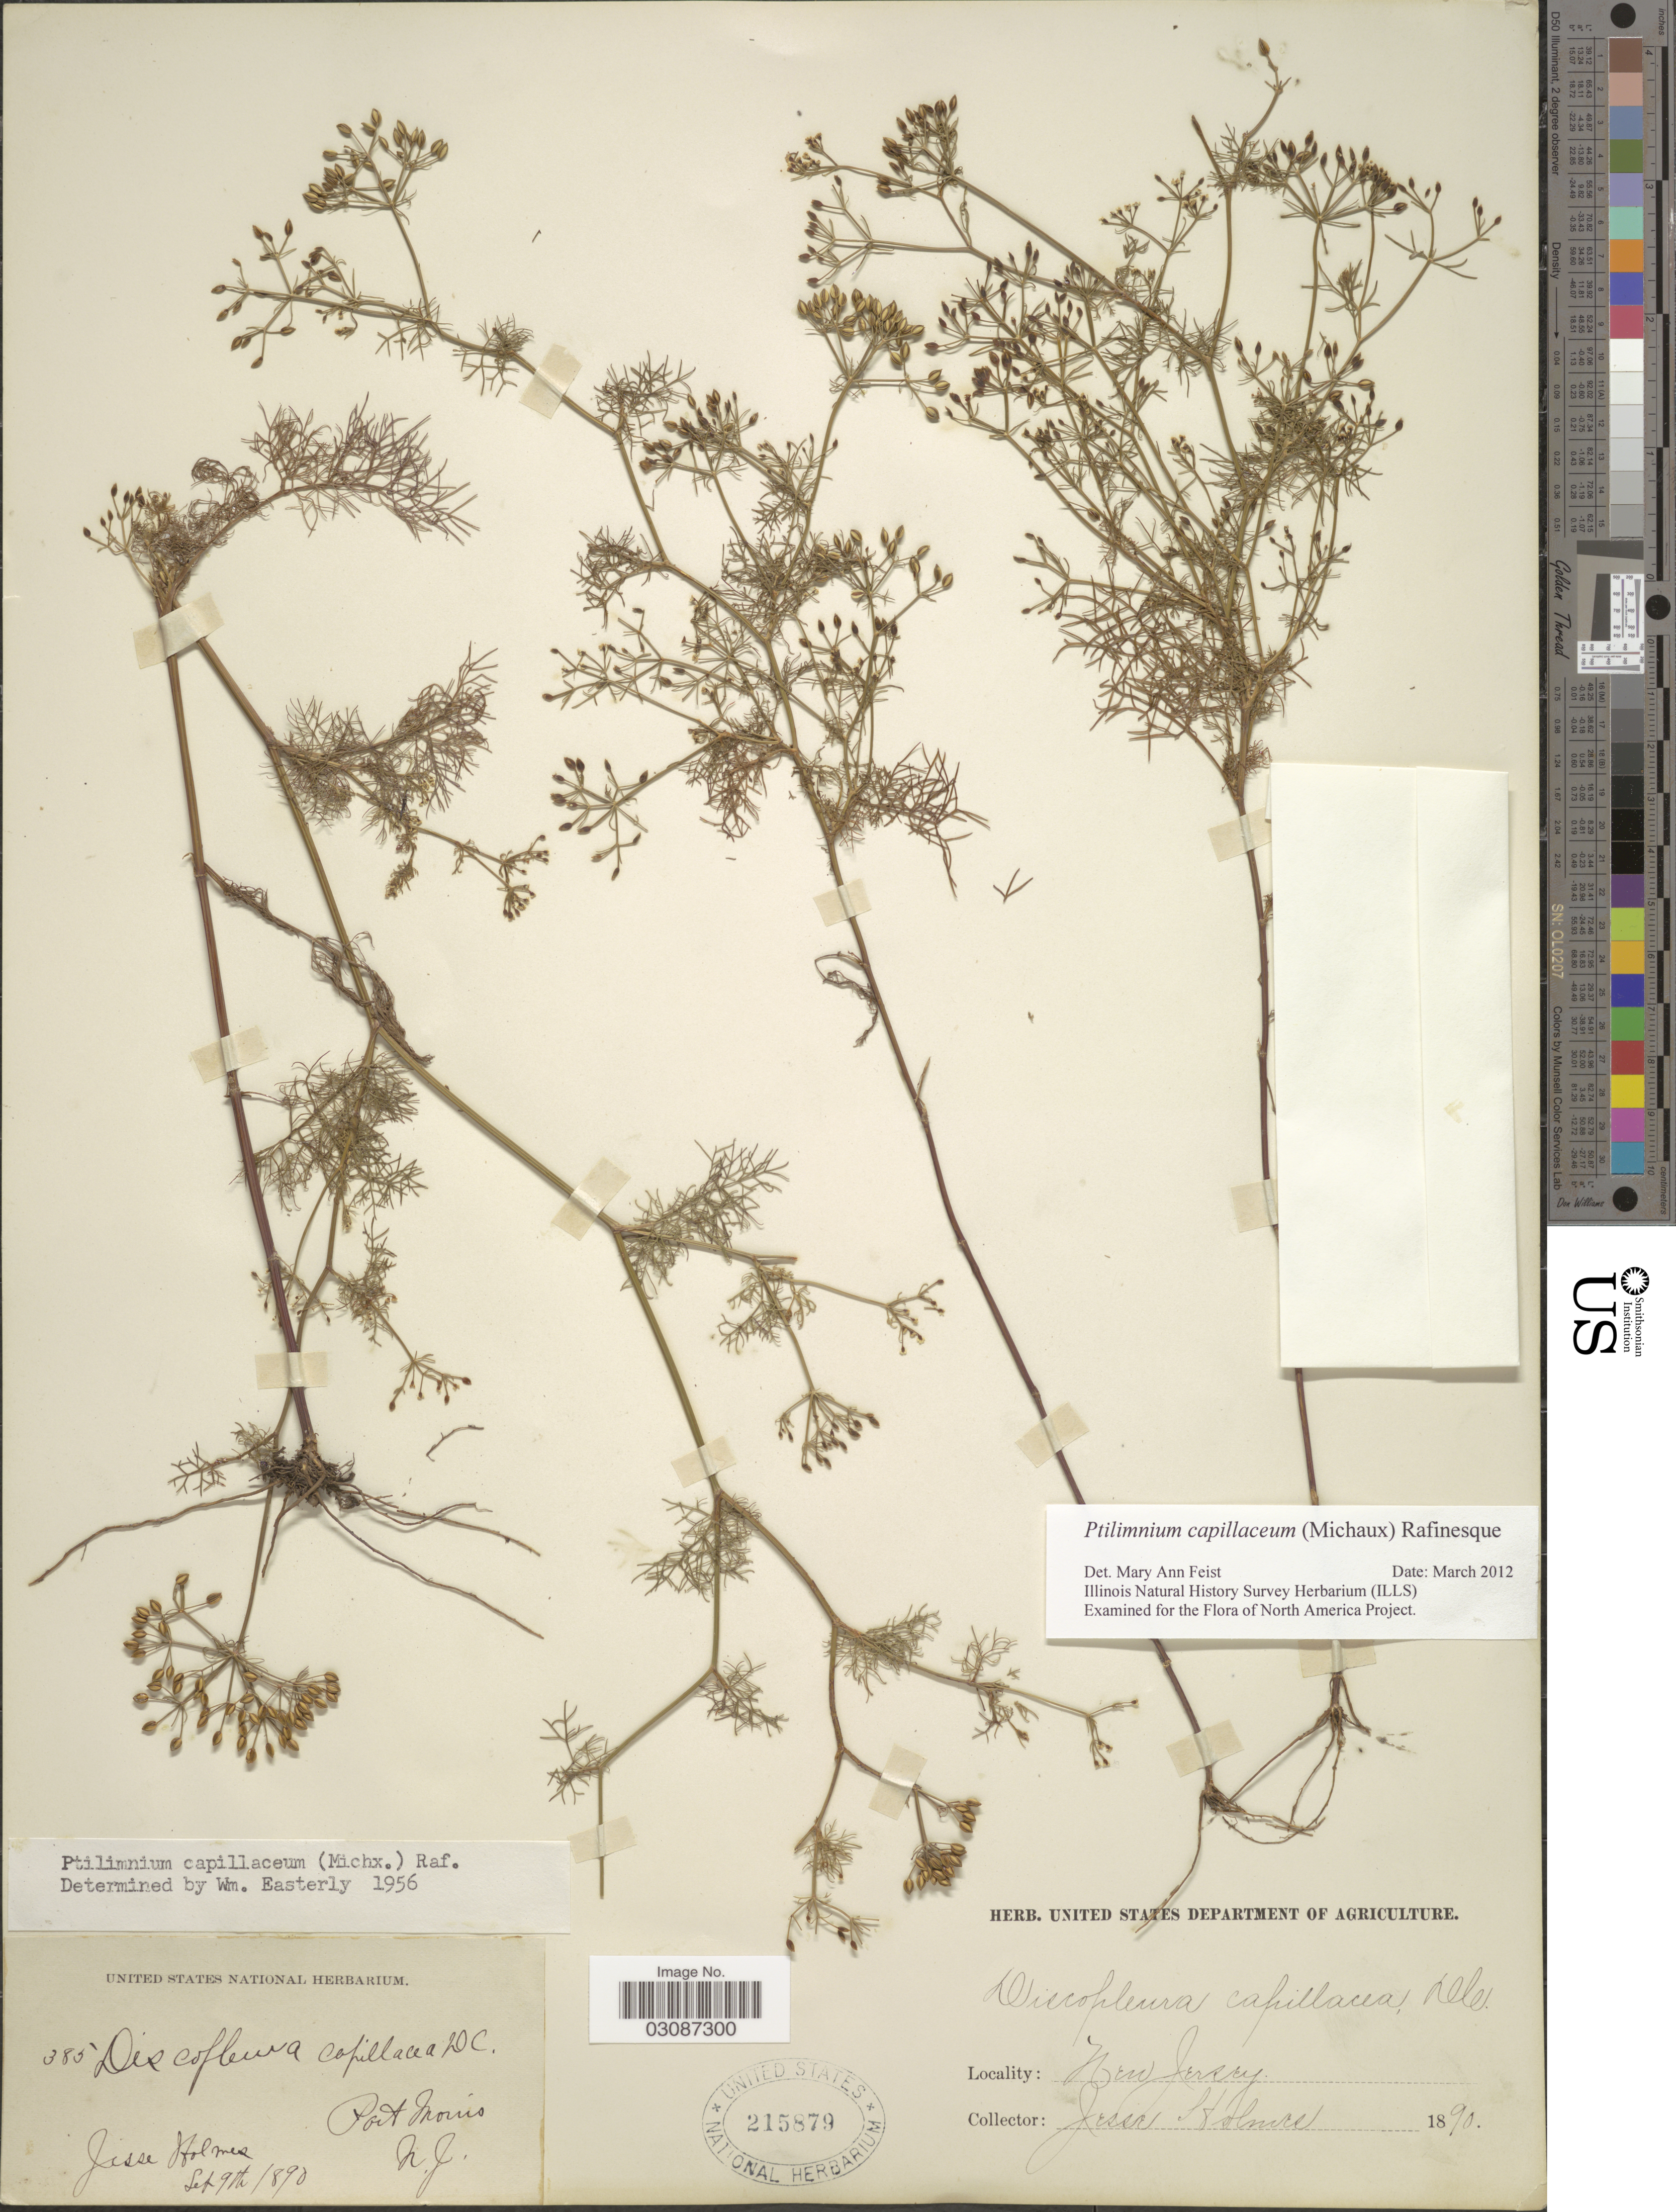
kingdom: Plantae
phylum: Tracheophyta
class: Magnoliopsida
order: Apiales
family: Apiaceae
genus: Ptilimnium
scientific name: Ptilimnium capillaceum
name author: (Michx.) Raf.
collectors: J. Holmes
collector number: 385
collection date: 1890-09-09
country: United States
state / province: New Jersey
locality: Port Morris.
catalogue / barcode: US 215879